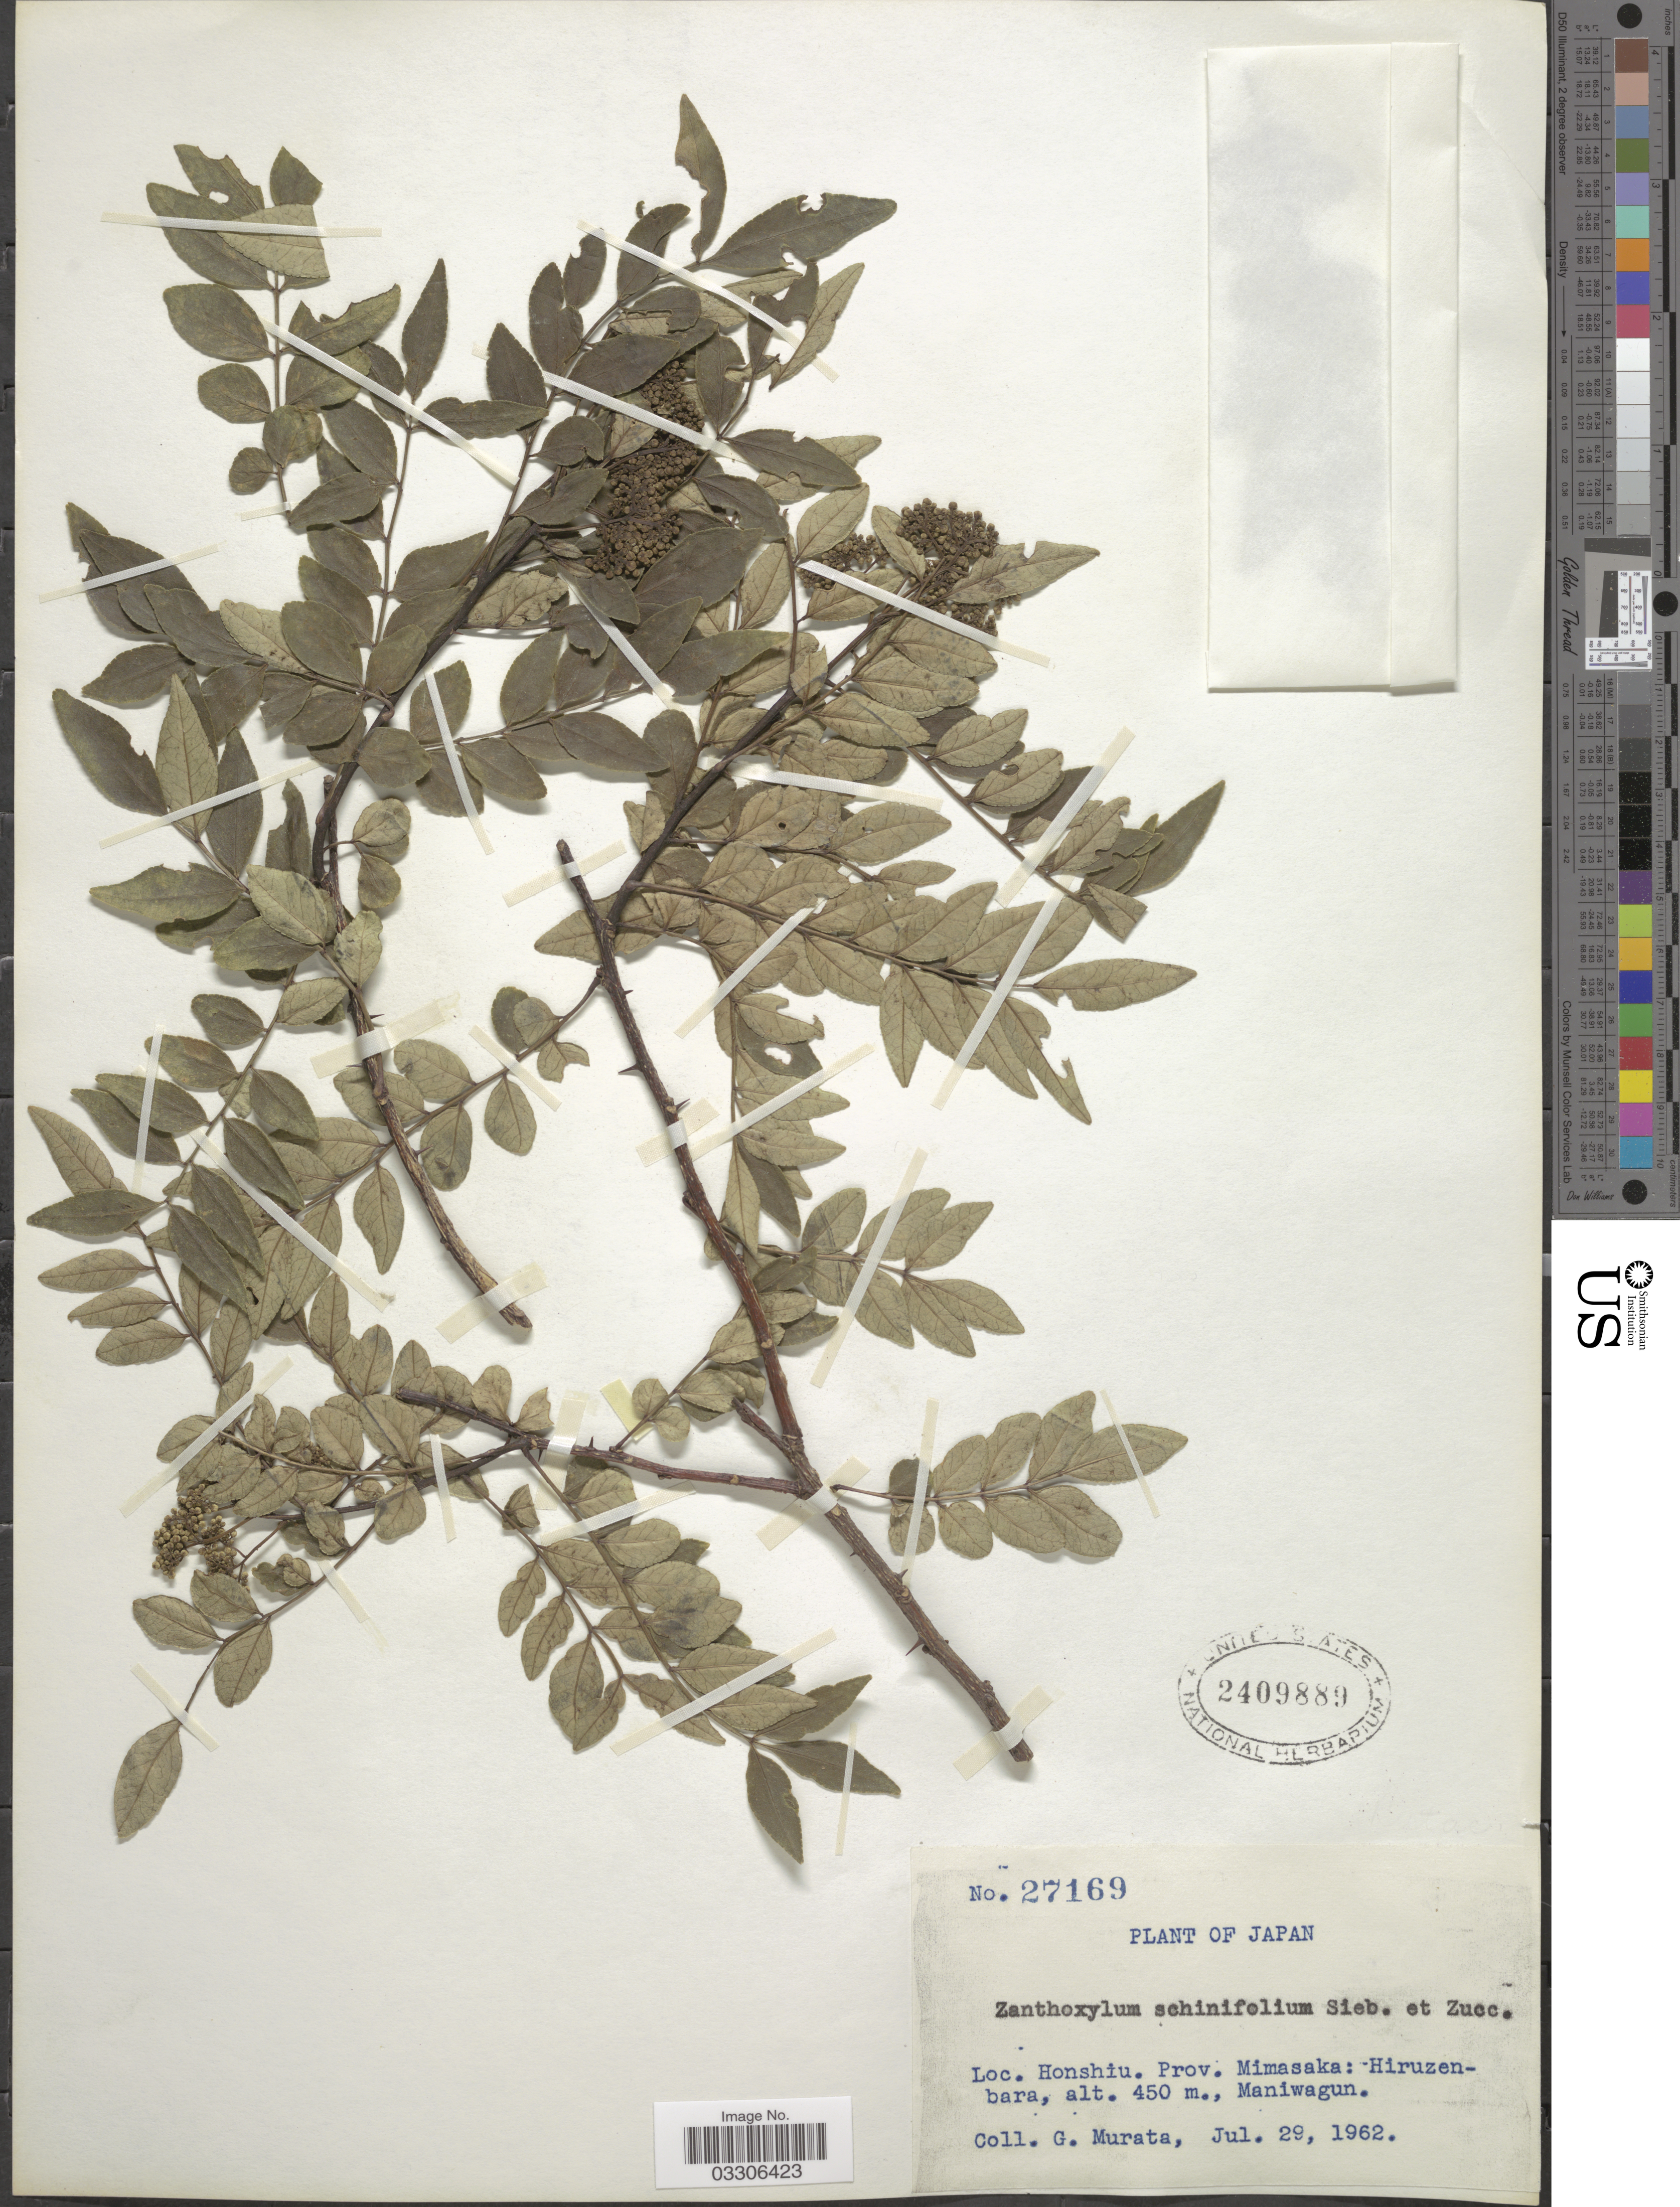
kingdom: Plantae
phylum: Tracheophyta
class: Magnoliopsida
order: Sapindales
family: Rutaceae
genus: Zanthoxylum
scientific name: Zanthoxylum schinifolium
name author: Siebold & Zucc.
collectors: G. Murata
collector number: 27169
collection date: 1962-07-29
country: Japan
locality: Honshita. Prov. Mimasaka: Hiruzenbara. Maniwagun.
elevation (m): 450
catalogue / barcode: US 2409889